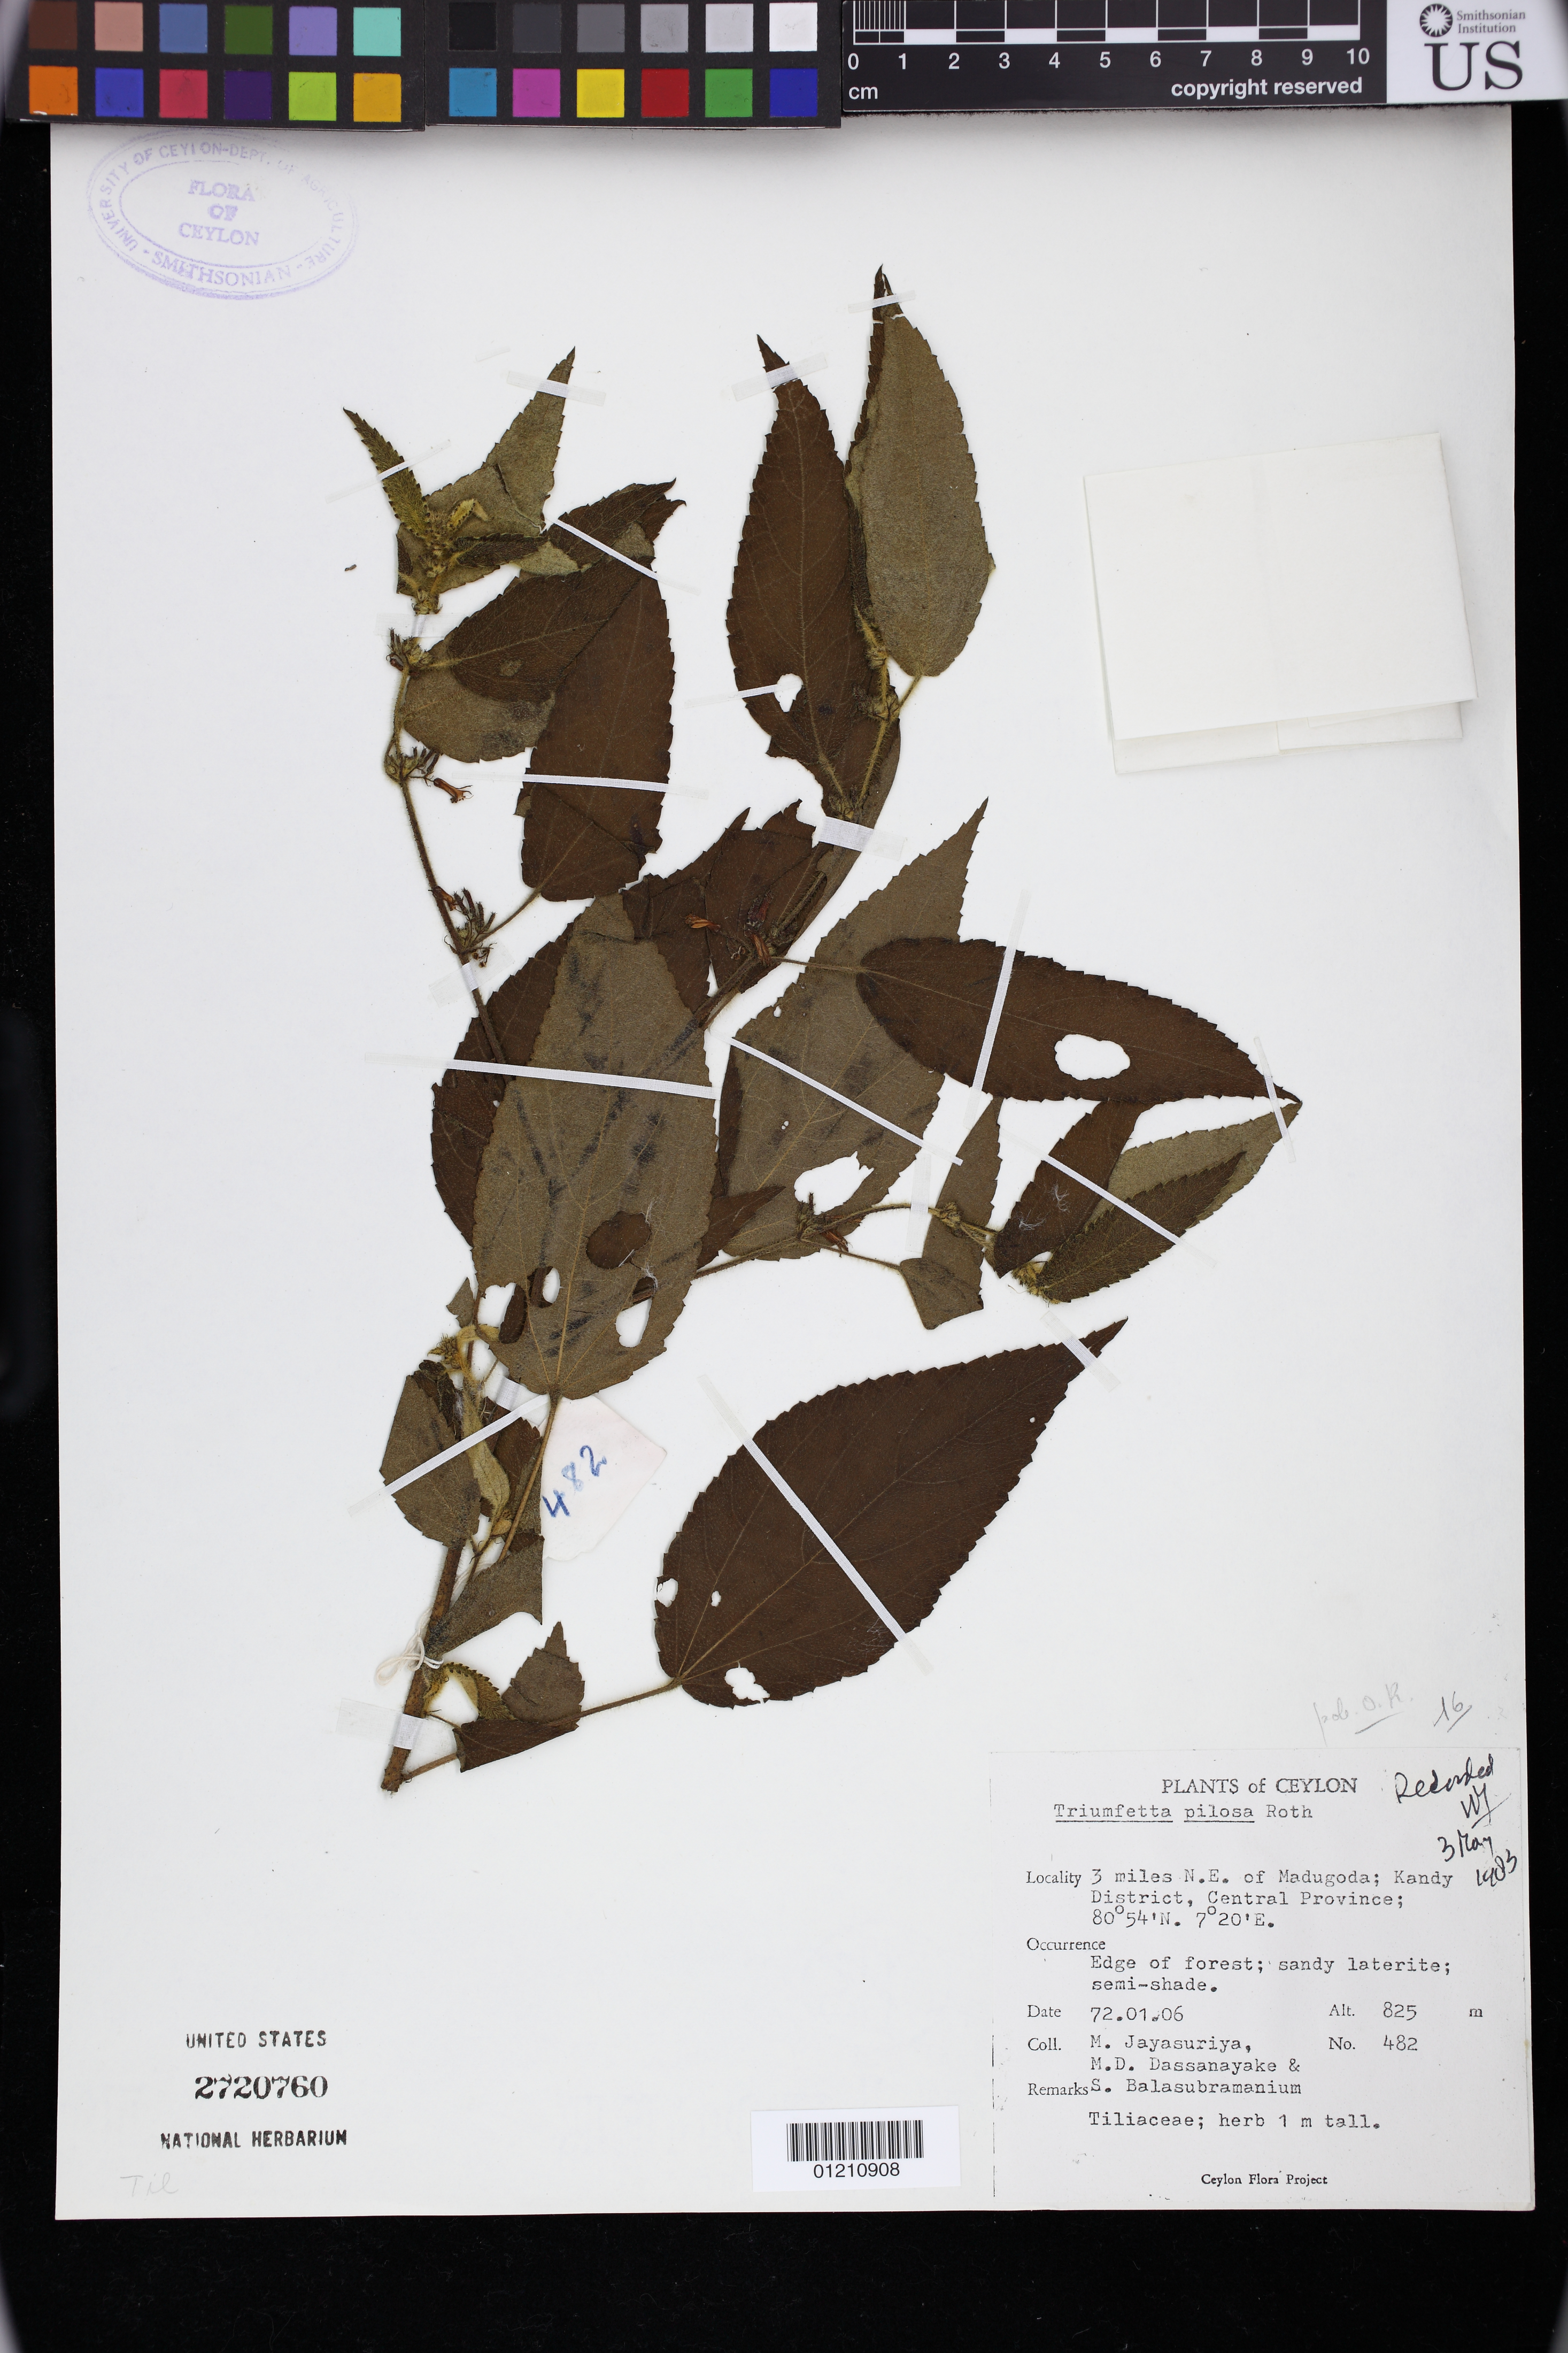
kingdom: Plantae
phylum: Tracheophyta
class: Magnoliopsida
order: Malvales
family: Malvaceae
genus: Triumfetta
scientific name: Triumfetta pilosa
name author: Roth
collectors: M. Jayasuriya, M. D. Dassanayake & S. Balasubramanium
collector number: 482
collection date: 1972-01-06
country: Sri Lanka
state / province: Central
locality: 3 miles N.E. of Madugoda;Kandy District; Central Province;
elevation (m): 825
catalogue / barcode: US 2720760